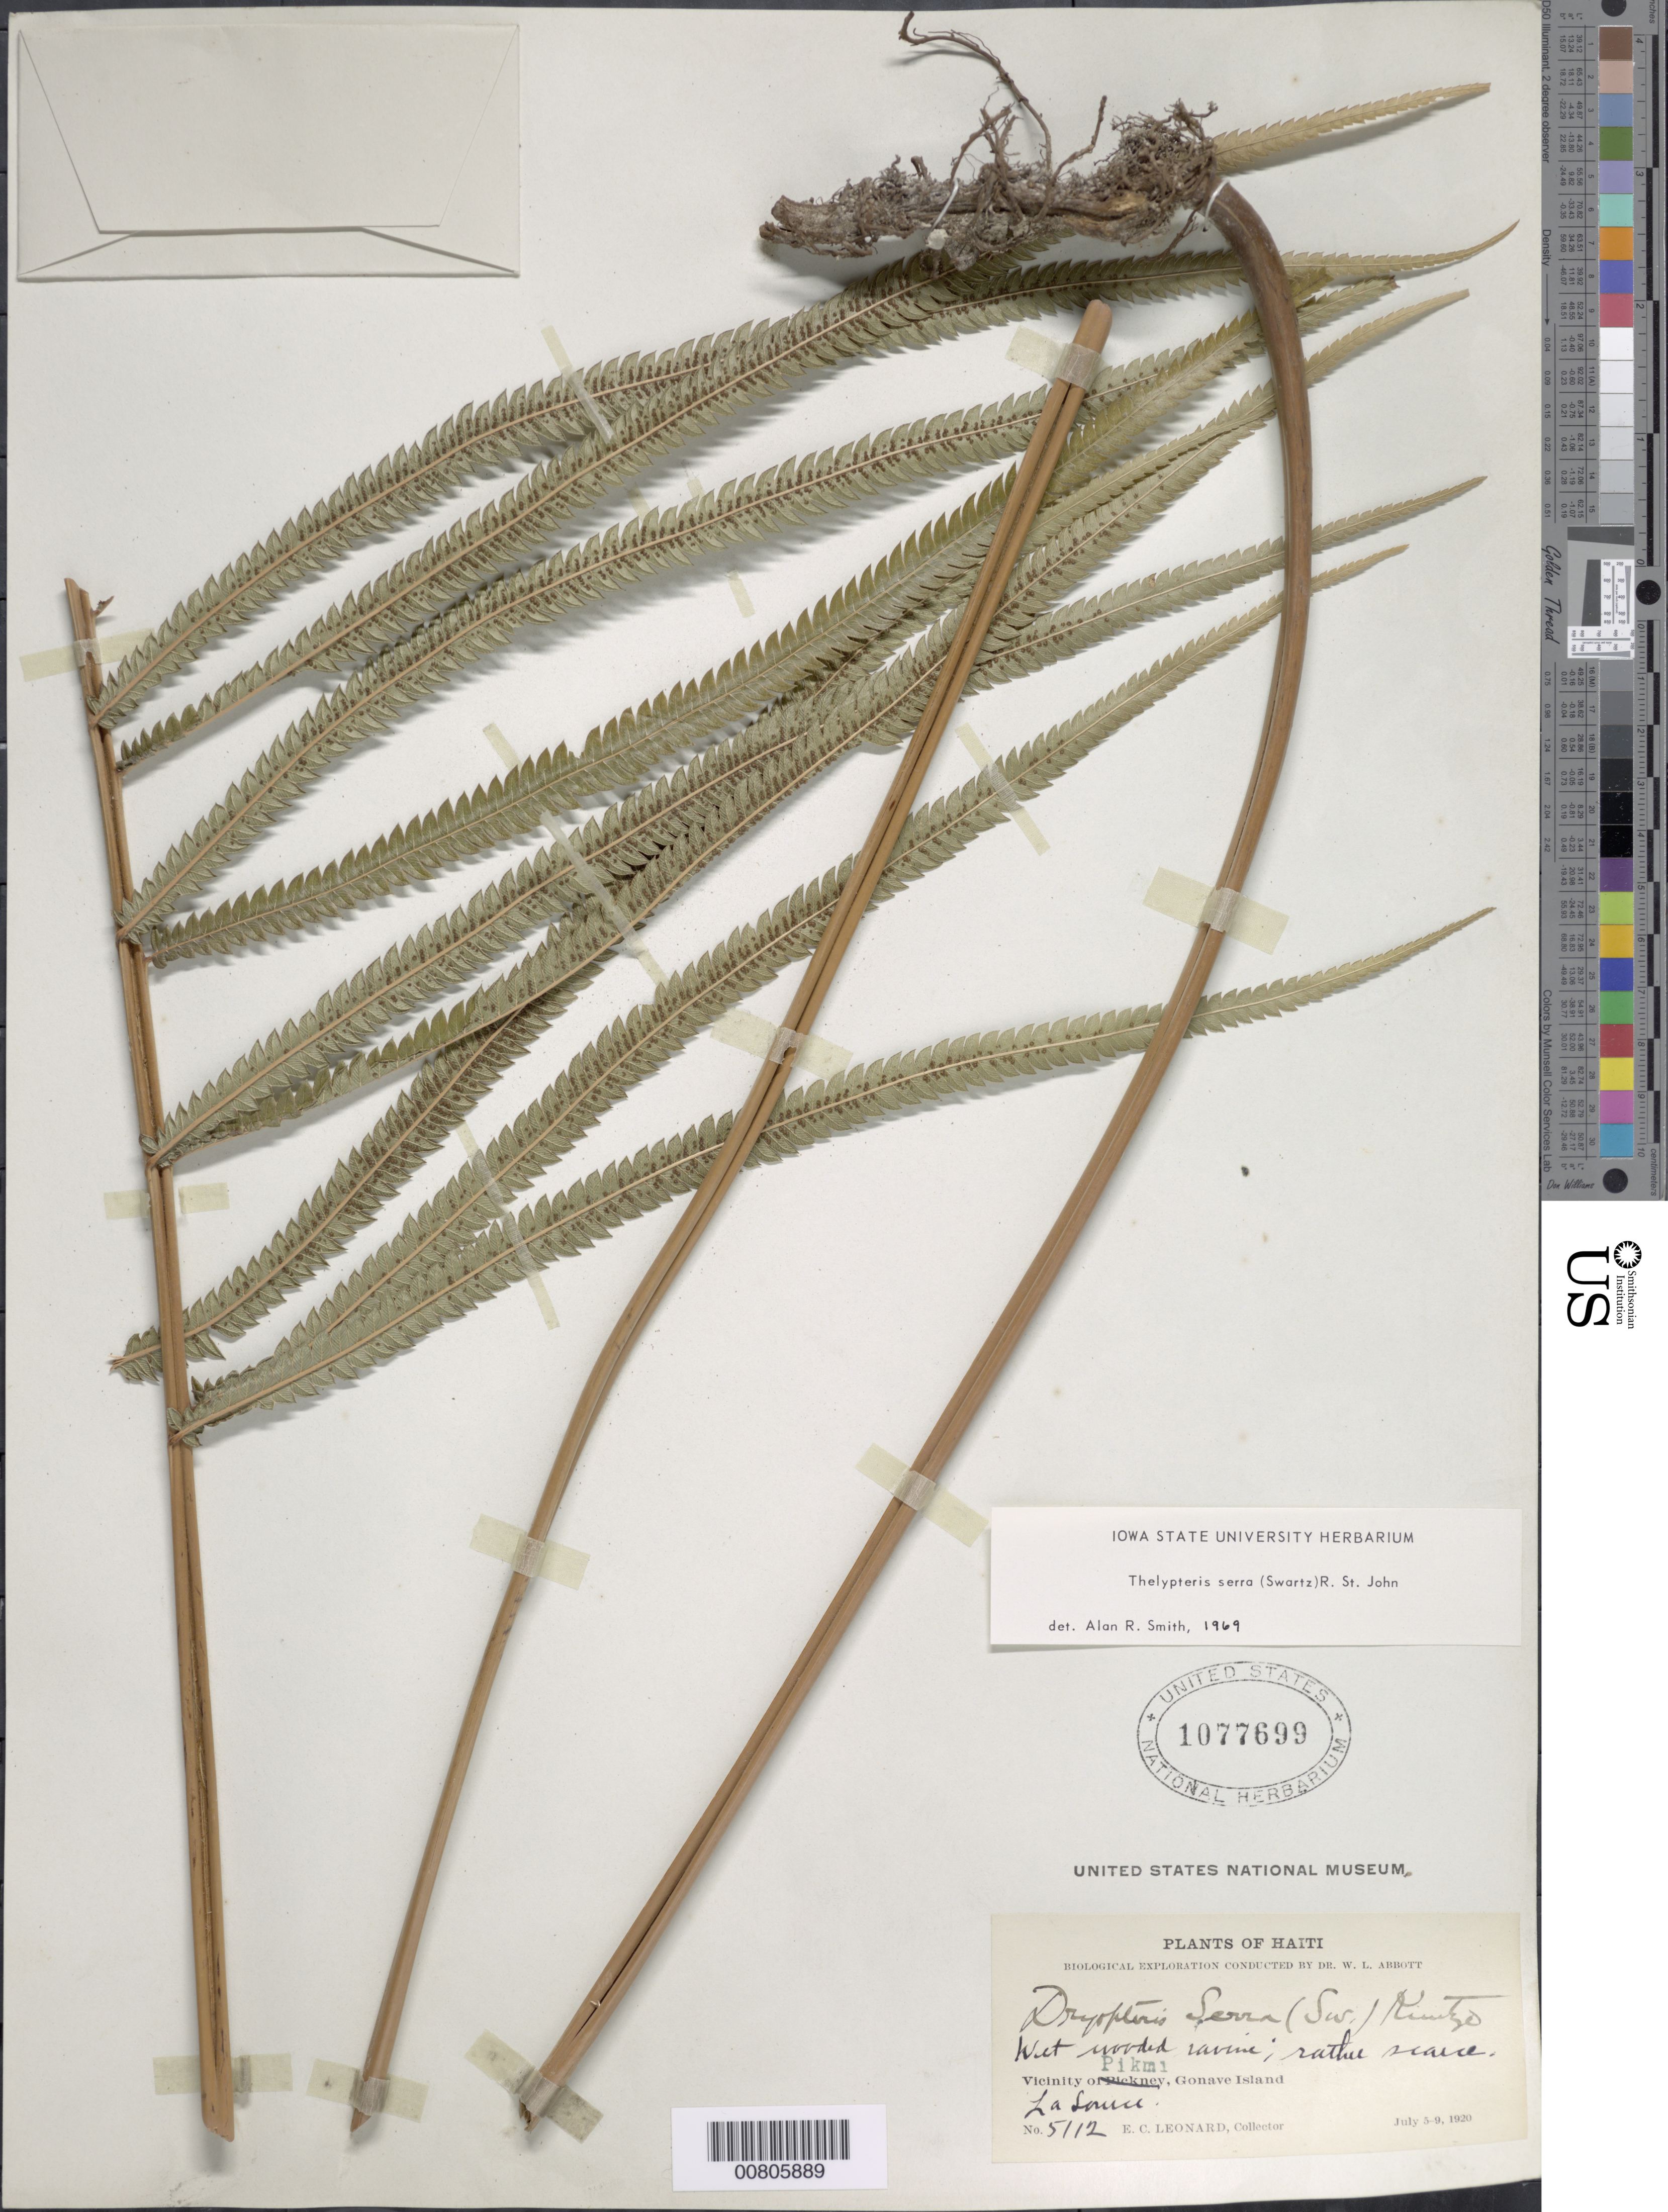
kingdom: Plantae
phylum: Tracheophyta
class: Polypodiopsida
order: Polypodiales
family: Thelypteridaceae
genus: Christella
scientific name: Christella serra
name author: (Sw.) Holttum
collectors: E. C. Leonard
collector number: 5112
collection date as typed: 05 Jul 1920 to 09 Jul 1920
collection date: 1920-07-05/1920-07-09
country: Haiti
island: Hispaniola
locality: Gonave Island, Pikmi, La Source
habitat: Wet, wooded ravine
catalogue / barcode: US 1077699